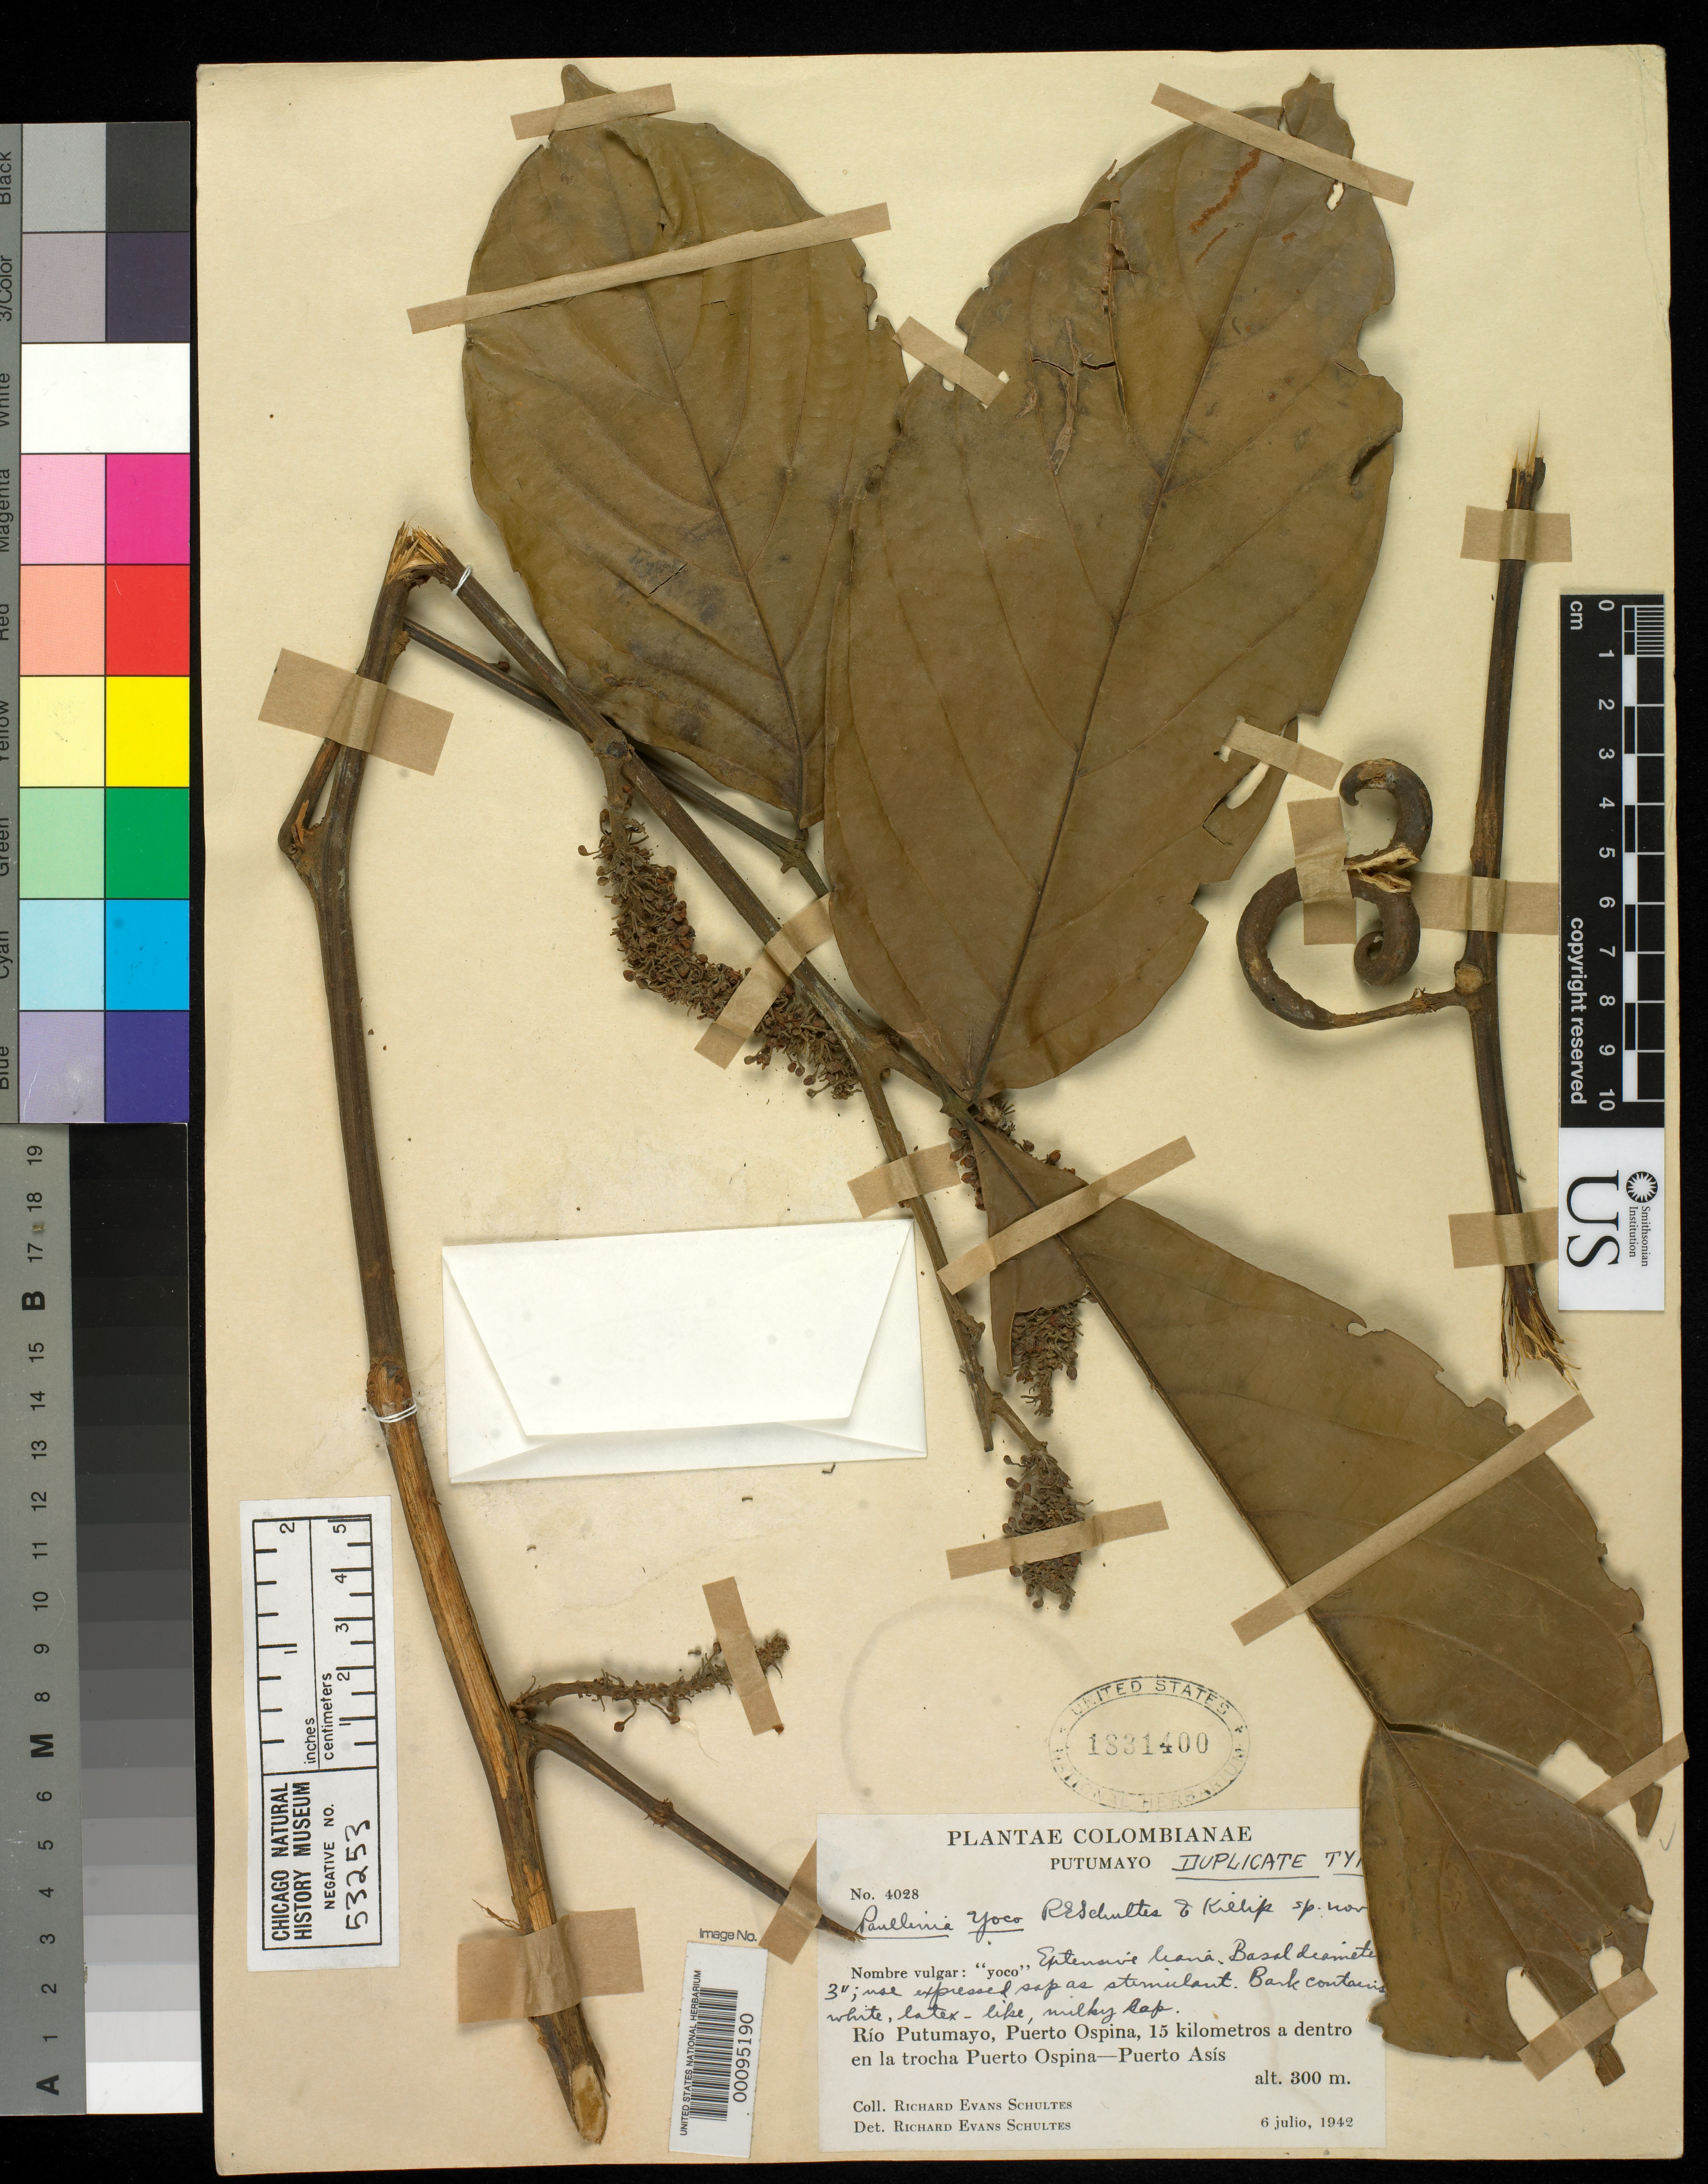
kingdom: Plantae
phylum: Tracheophyta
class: Magnoliopsida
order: Sapindales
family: Sapindaceae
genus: Paullinia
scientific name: Paullinia yoco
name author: R.E. Schult. & Killip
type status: Isotype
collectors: R. E. Schultes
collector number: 4028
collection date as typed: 06 Jul 1942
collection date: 1942-07-06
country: Colombia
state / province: Putumayo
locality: Rio Putumayo, Puerto Ospina.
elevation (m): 300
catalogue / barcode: US 1831400